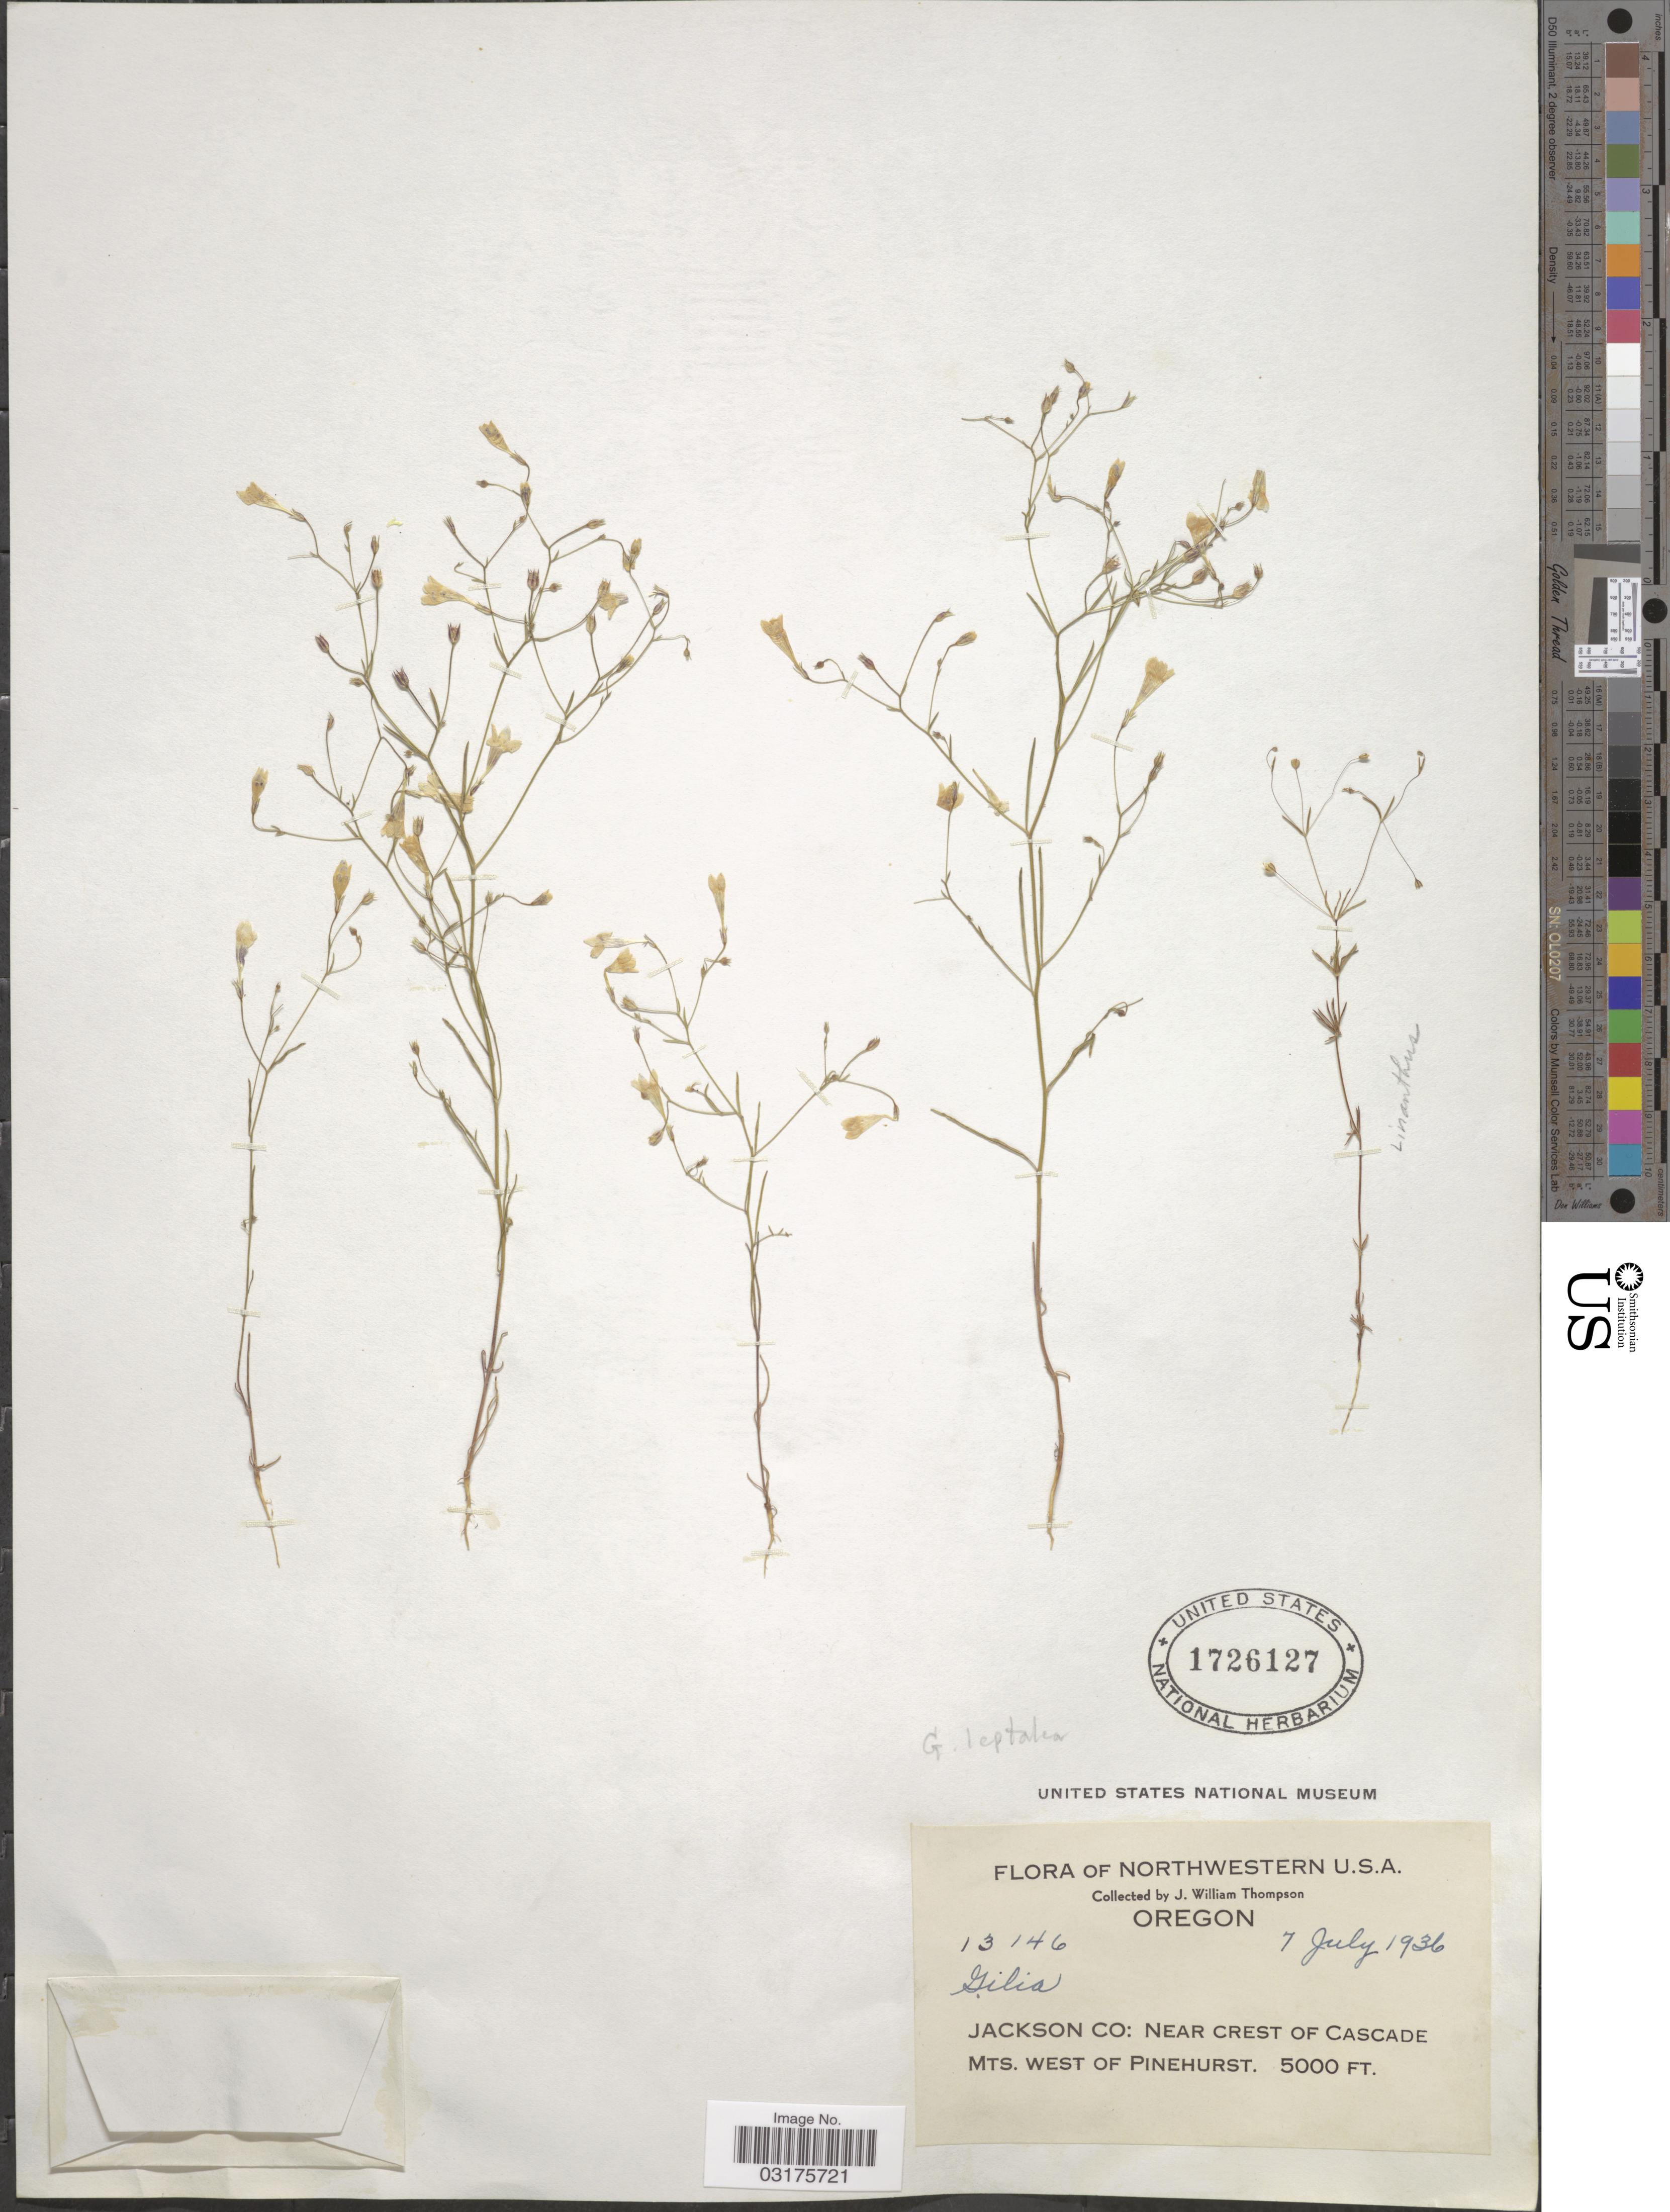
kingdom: Plantae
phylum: Tracheophyta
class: Magnoliopsida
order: Ericales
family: Polemoniaceae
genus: Navarretia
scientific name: Navarretia leptalea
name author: (A. Gray) L.A. Johnson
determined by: Strong, Mark T., (BOT), Smithsonian Institution - National Museum of Natural History (UNITED STATES)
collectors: J. W. Thompson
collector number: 13146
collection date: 1936-07-07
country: United States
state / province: Oregon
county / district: Jackson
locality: Northwestern U.S.A. Jackson Co: near crest of Cascade Mts. west of Pinehurst.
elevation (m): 1524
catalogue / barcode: US 1726127